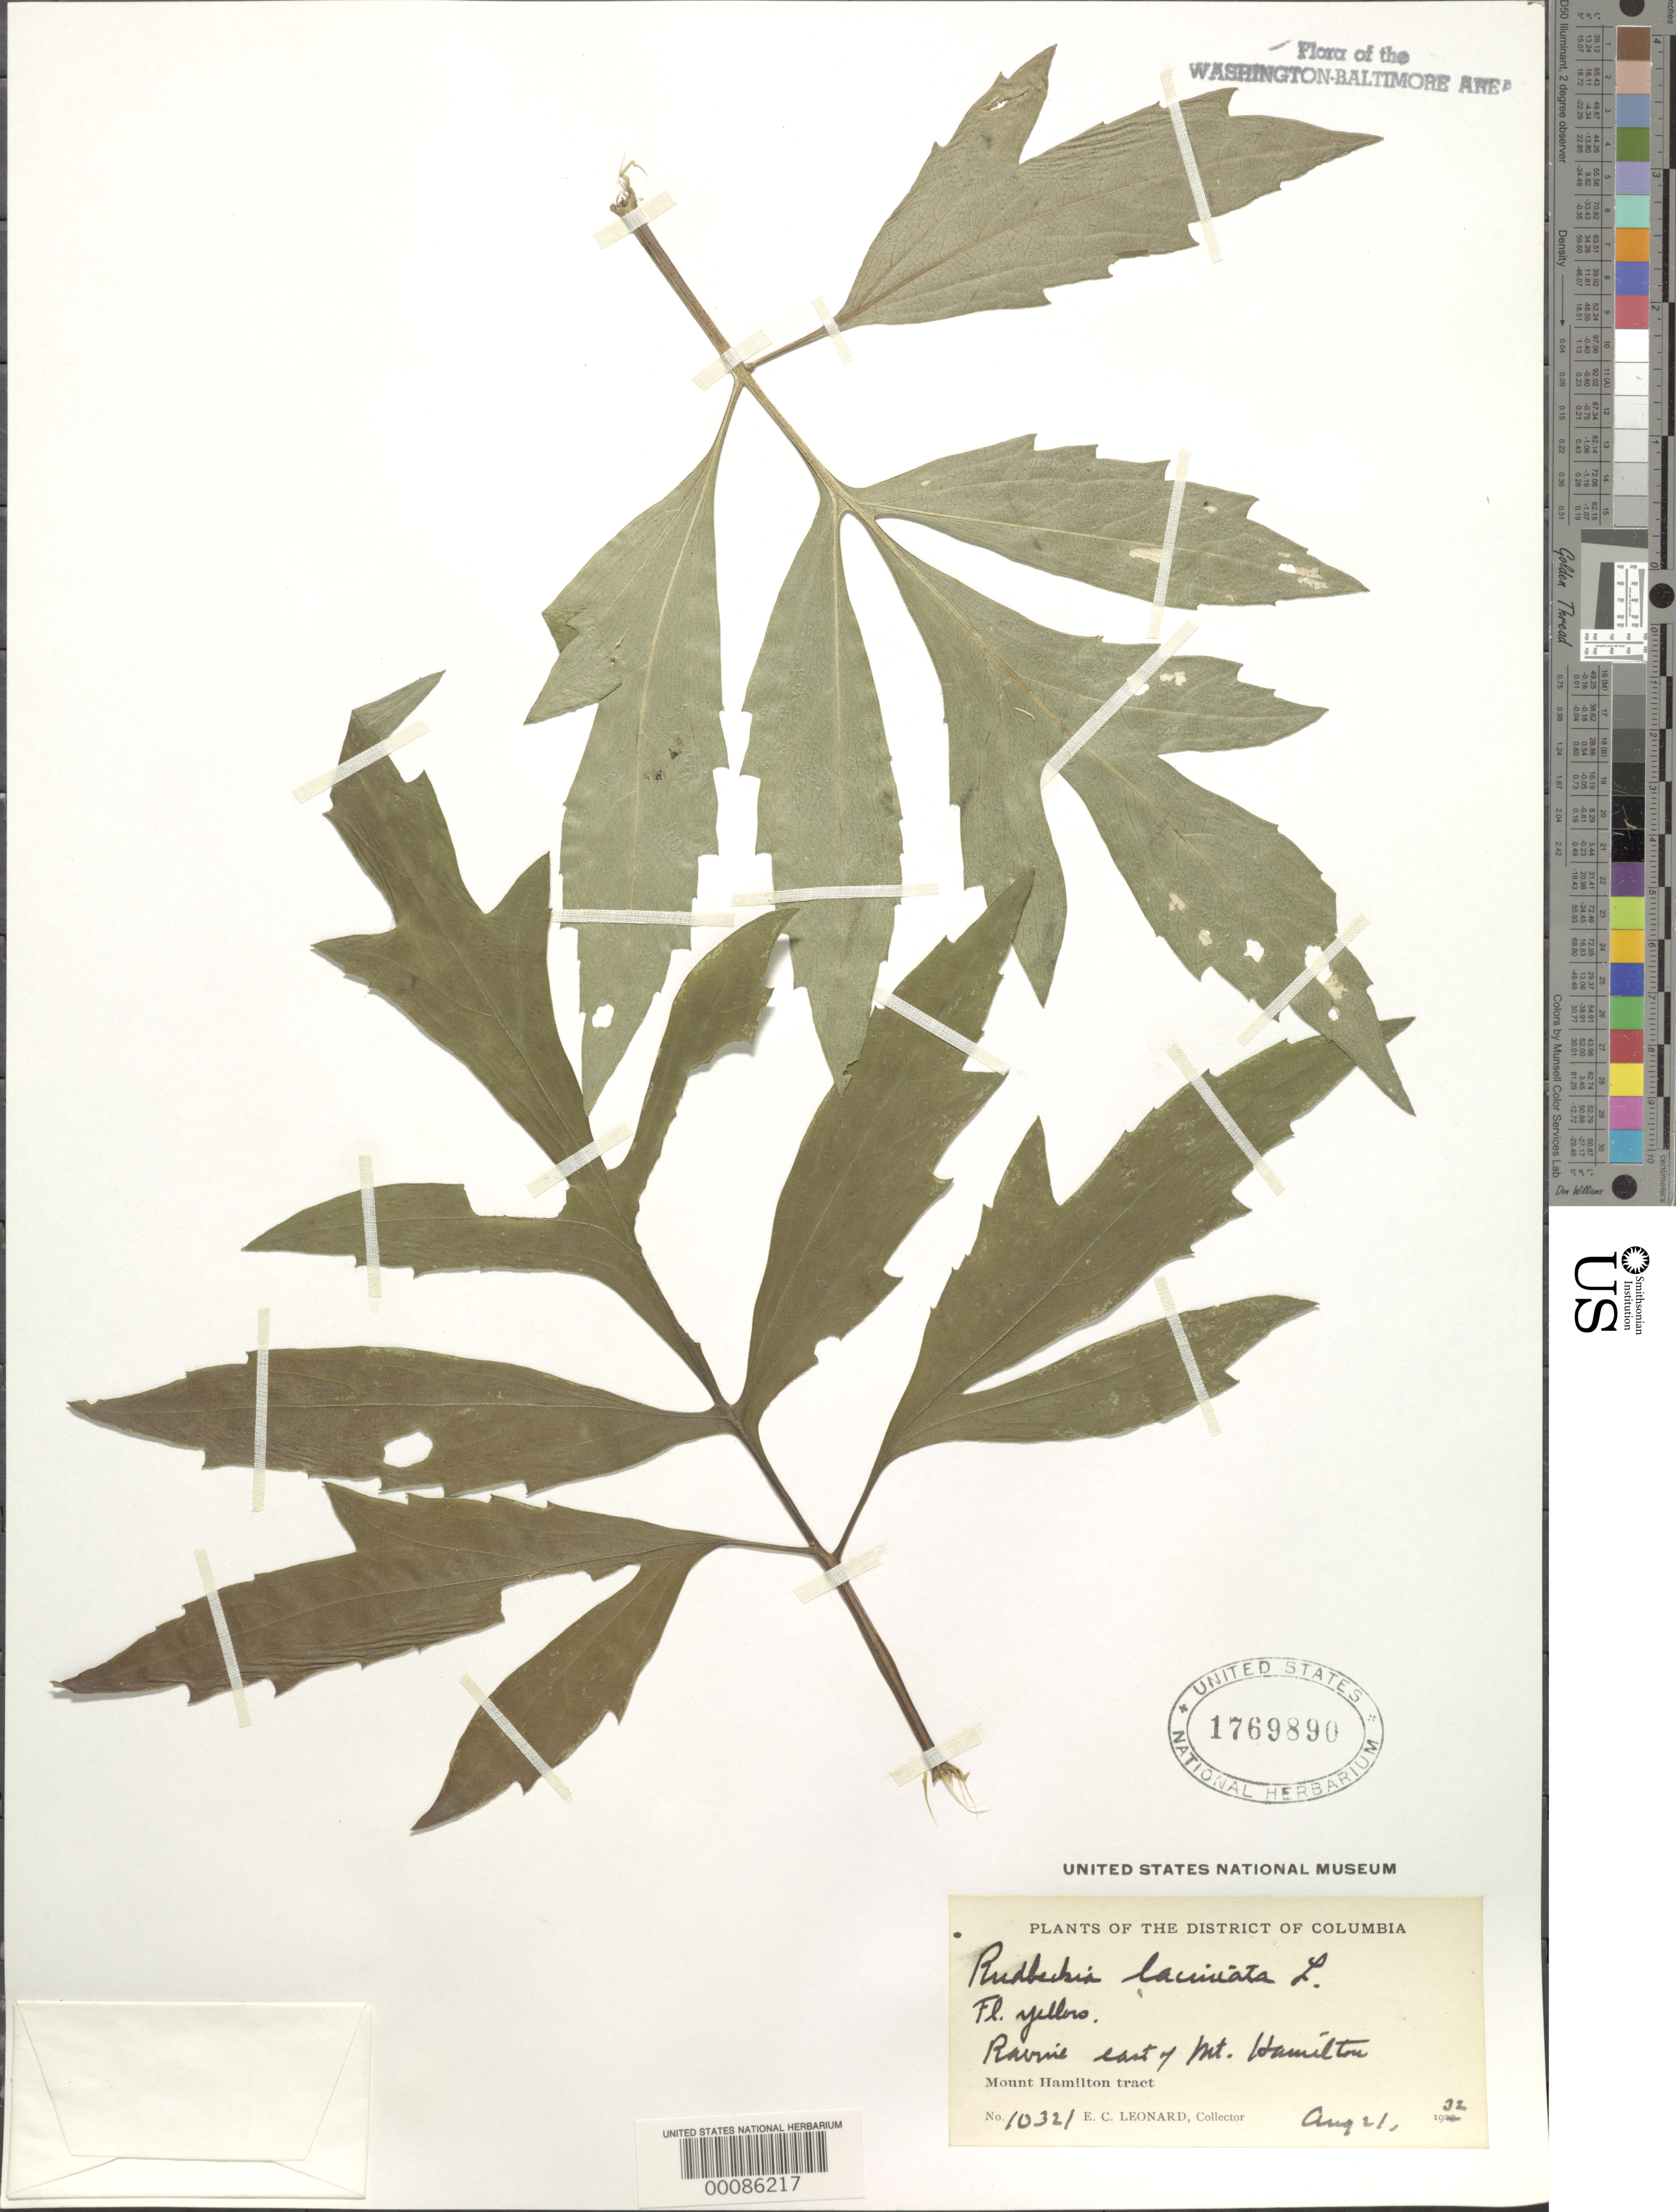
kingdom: Plantae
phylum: Tracheophyta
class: Magnoliopsida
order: Asterales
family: Asteraceae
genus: Rudbeckia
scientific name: Rudbeckia laciniata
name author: L.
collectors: E. C. Leonard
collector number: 10321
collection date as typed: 21 Aug 1932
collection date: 1932-08-21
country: United States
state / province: District of Columbia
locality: East of Mount Hamilton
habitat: Ravine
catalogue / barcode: US 1769890